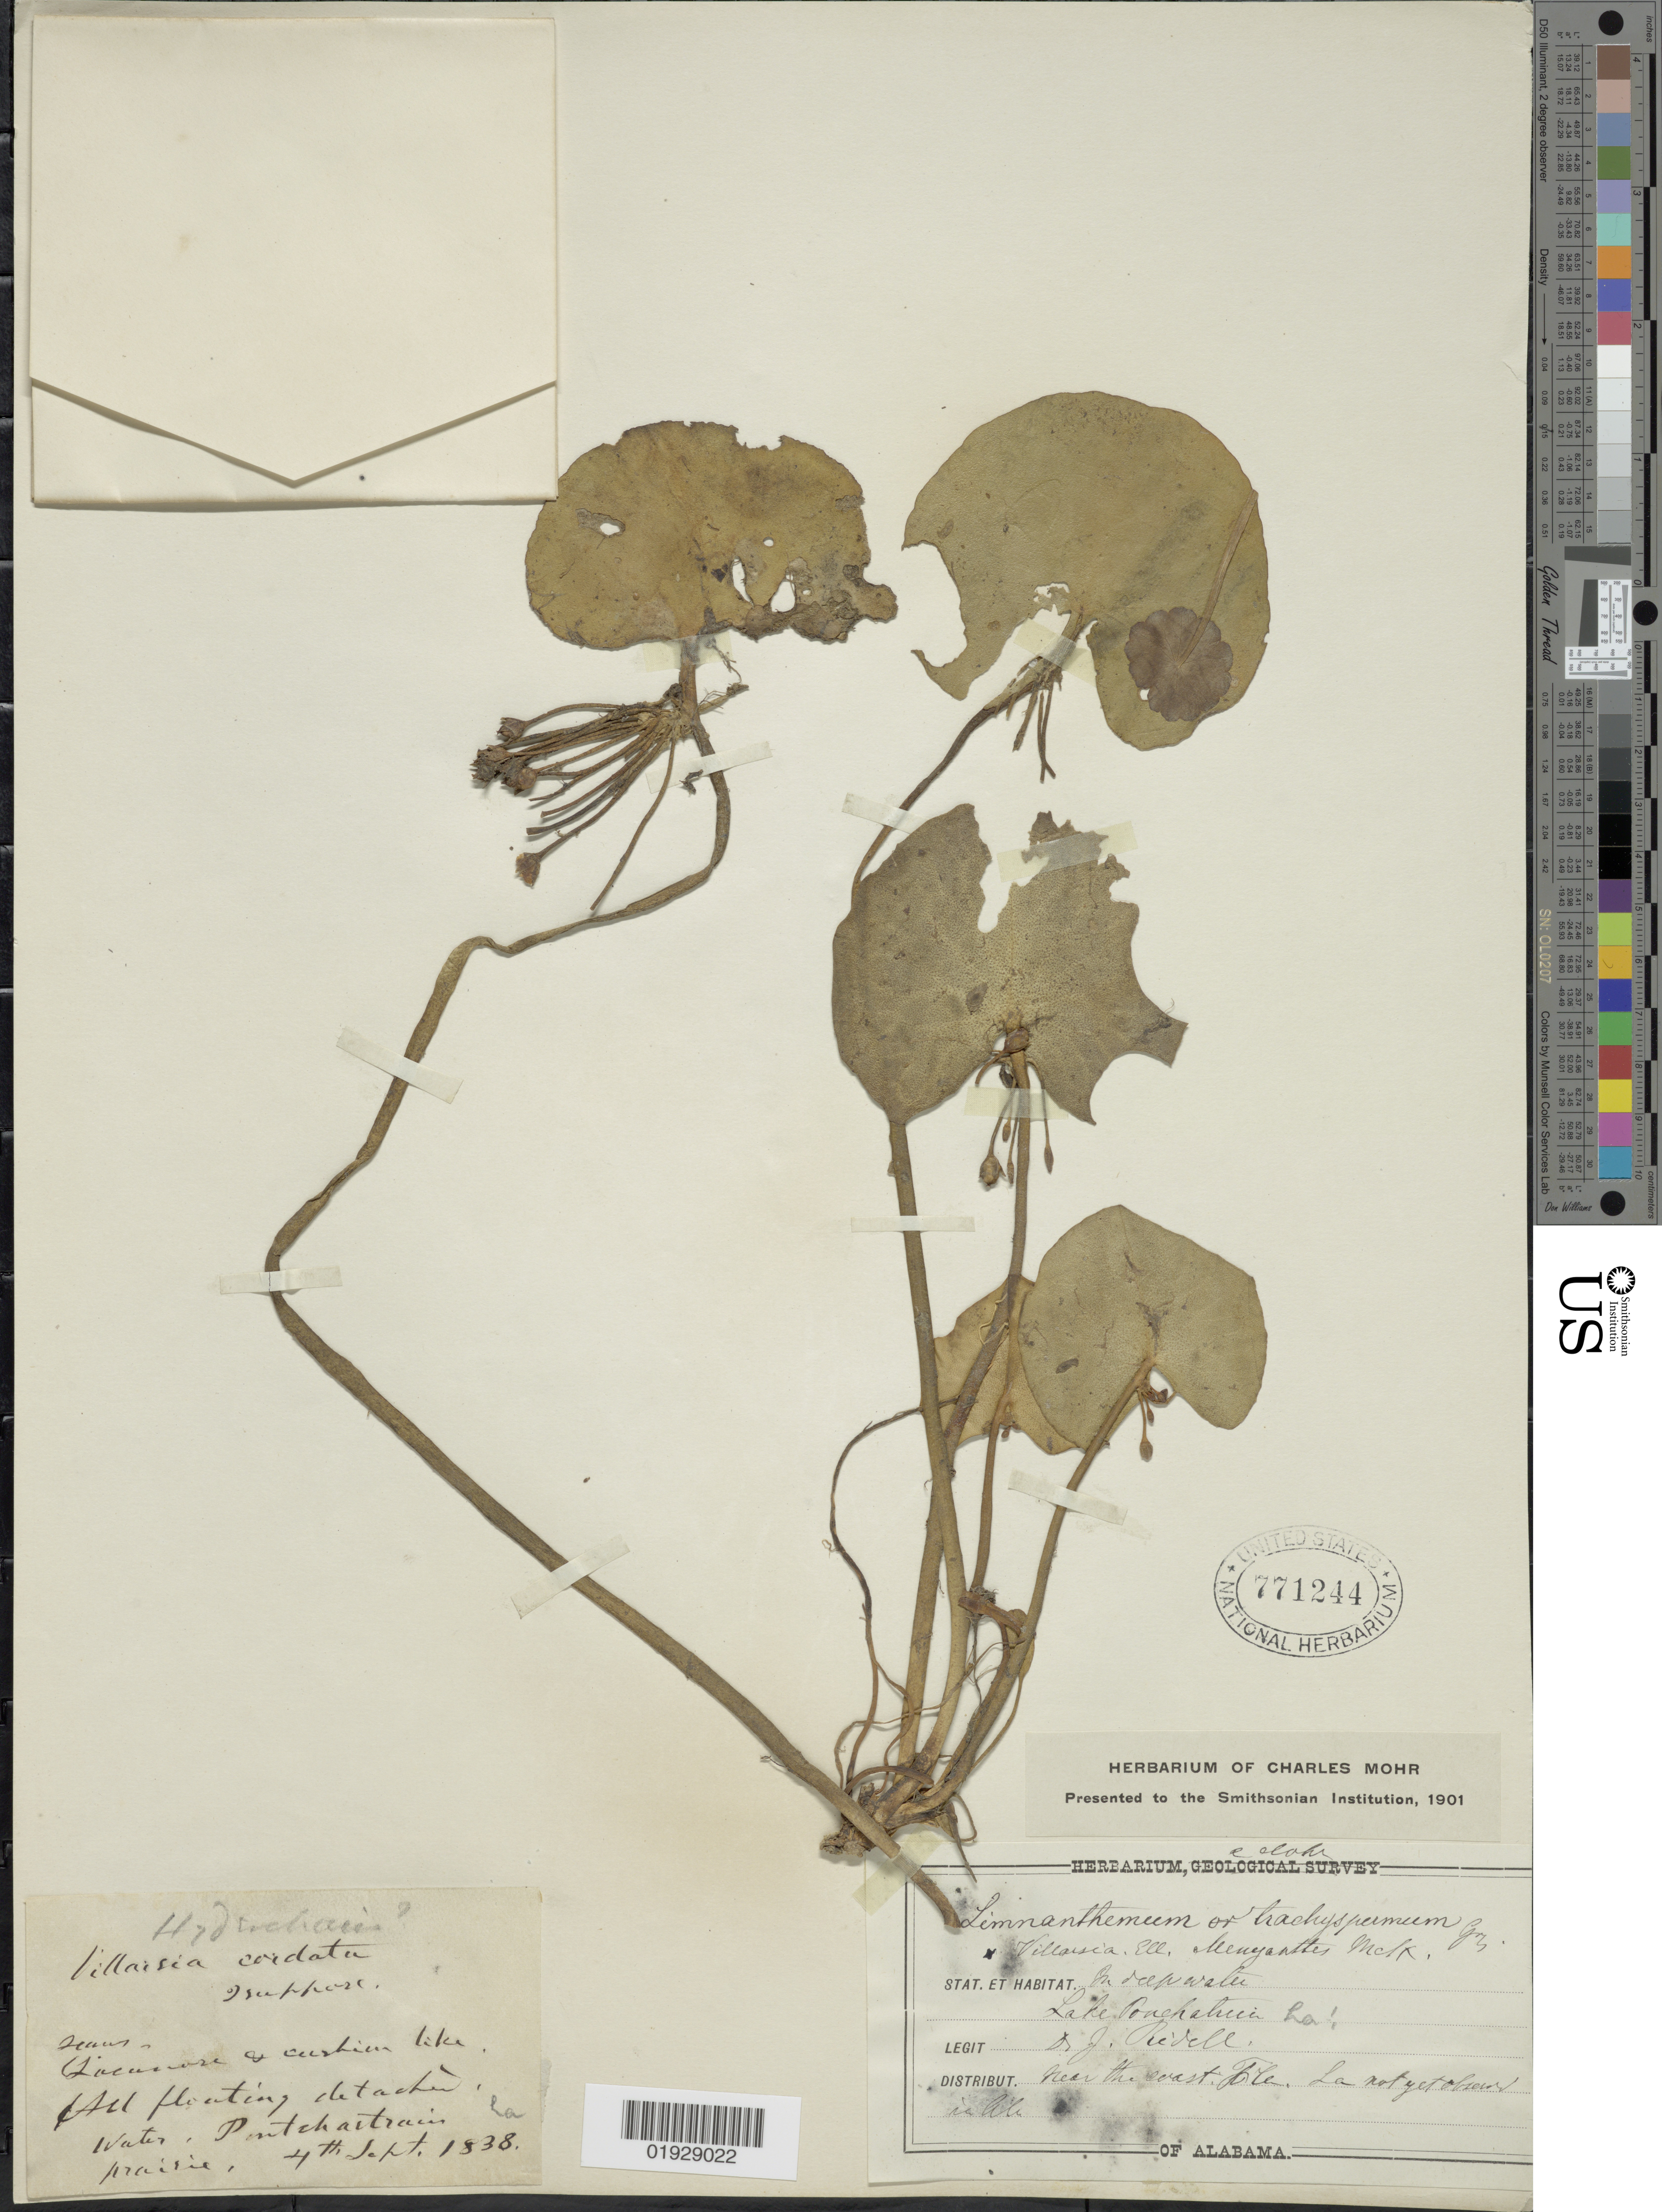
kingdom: Plantae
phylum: Tracheophyta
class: Magnoliopsida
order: Asterales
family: Menyanthaceae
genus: Nymphoides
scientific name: Nymphoides aquatica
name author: (J.F. Gmel.) Kuntze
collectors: J. Ridell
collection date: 1838-09-04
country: United States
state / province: Louisiana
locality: Lake Pontchartrain, La.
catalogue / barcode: US 771244